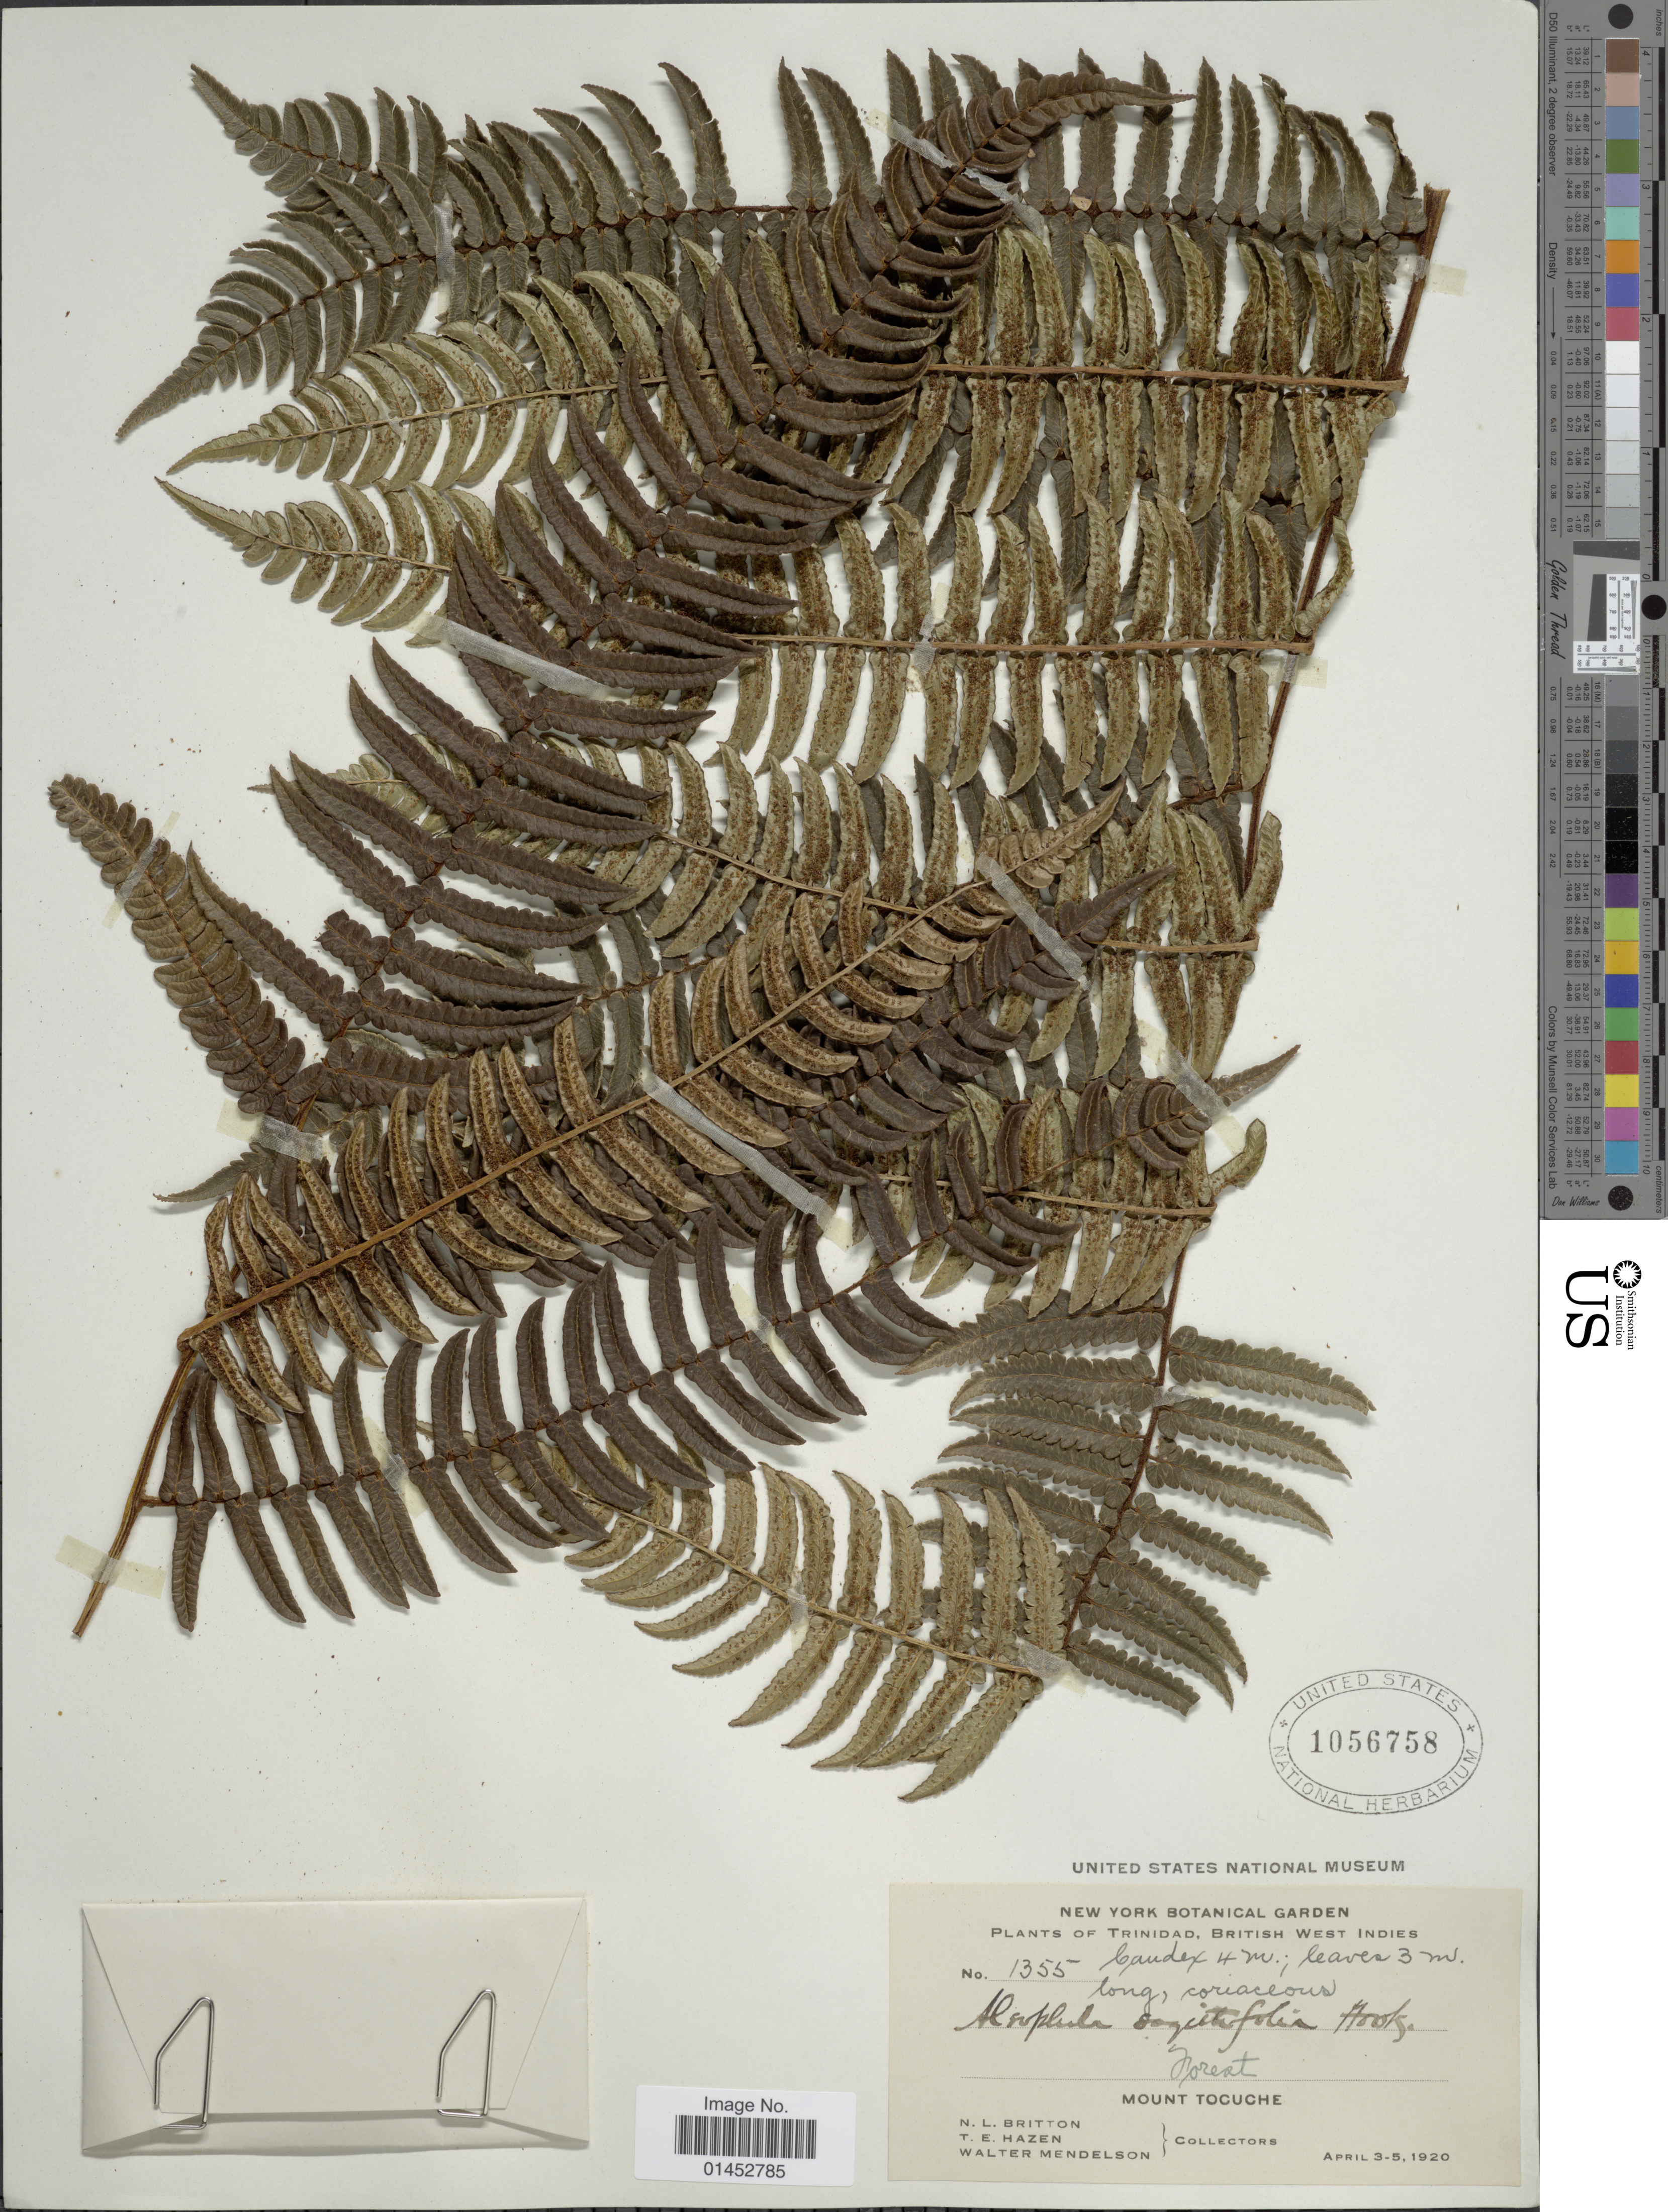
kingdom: Plantae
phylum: Tracheophyta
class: Polypodiopsida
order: Cyatheales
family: Cyatheaceae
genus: Cyathea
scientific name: Cyathea sagittifolia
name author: (Hook.) Domin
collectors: N. Britton, T. E. Hazen & W. Mendelson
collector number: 1355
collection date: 1920-04-03/1920-04-05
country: Trinidad and Tobago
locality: Trinidad, British West Indies, Forest, Mount Tocuche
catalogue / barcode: US 1056758